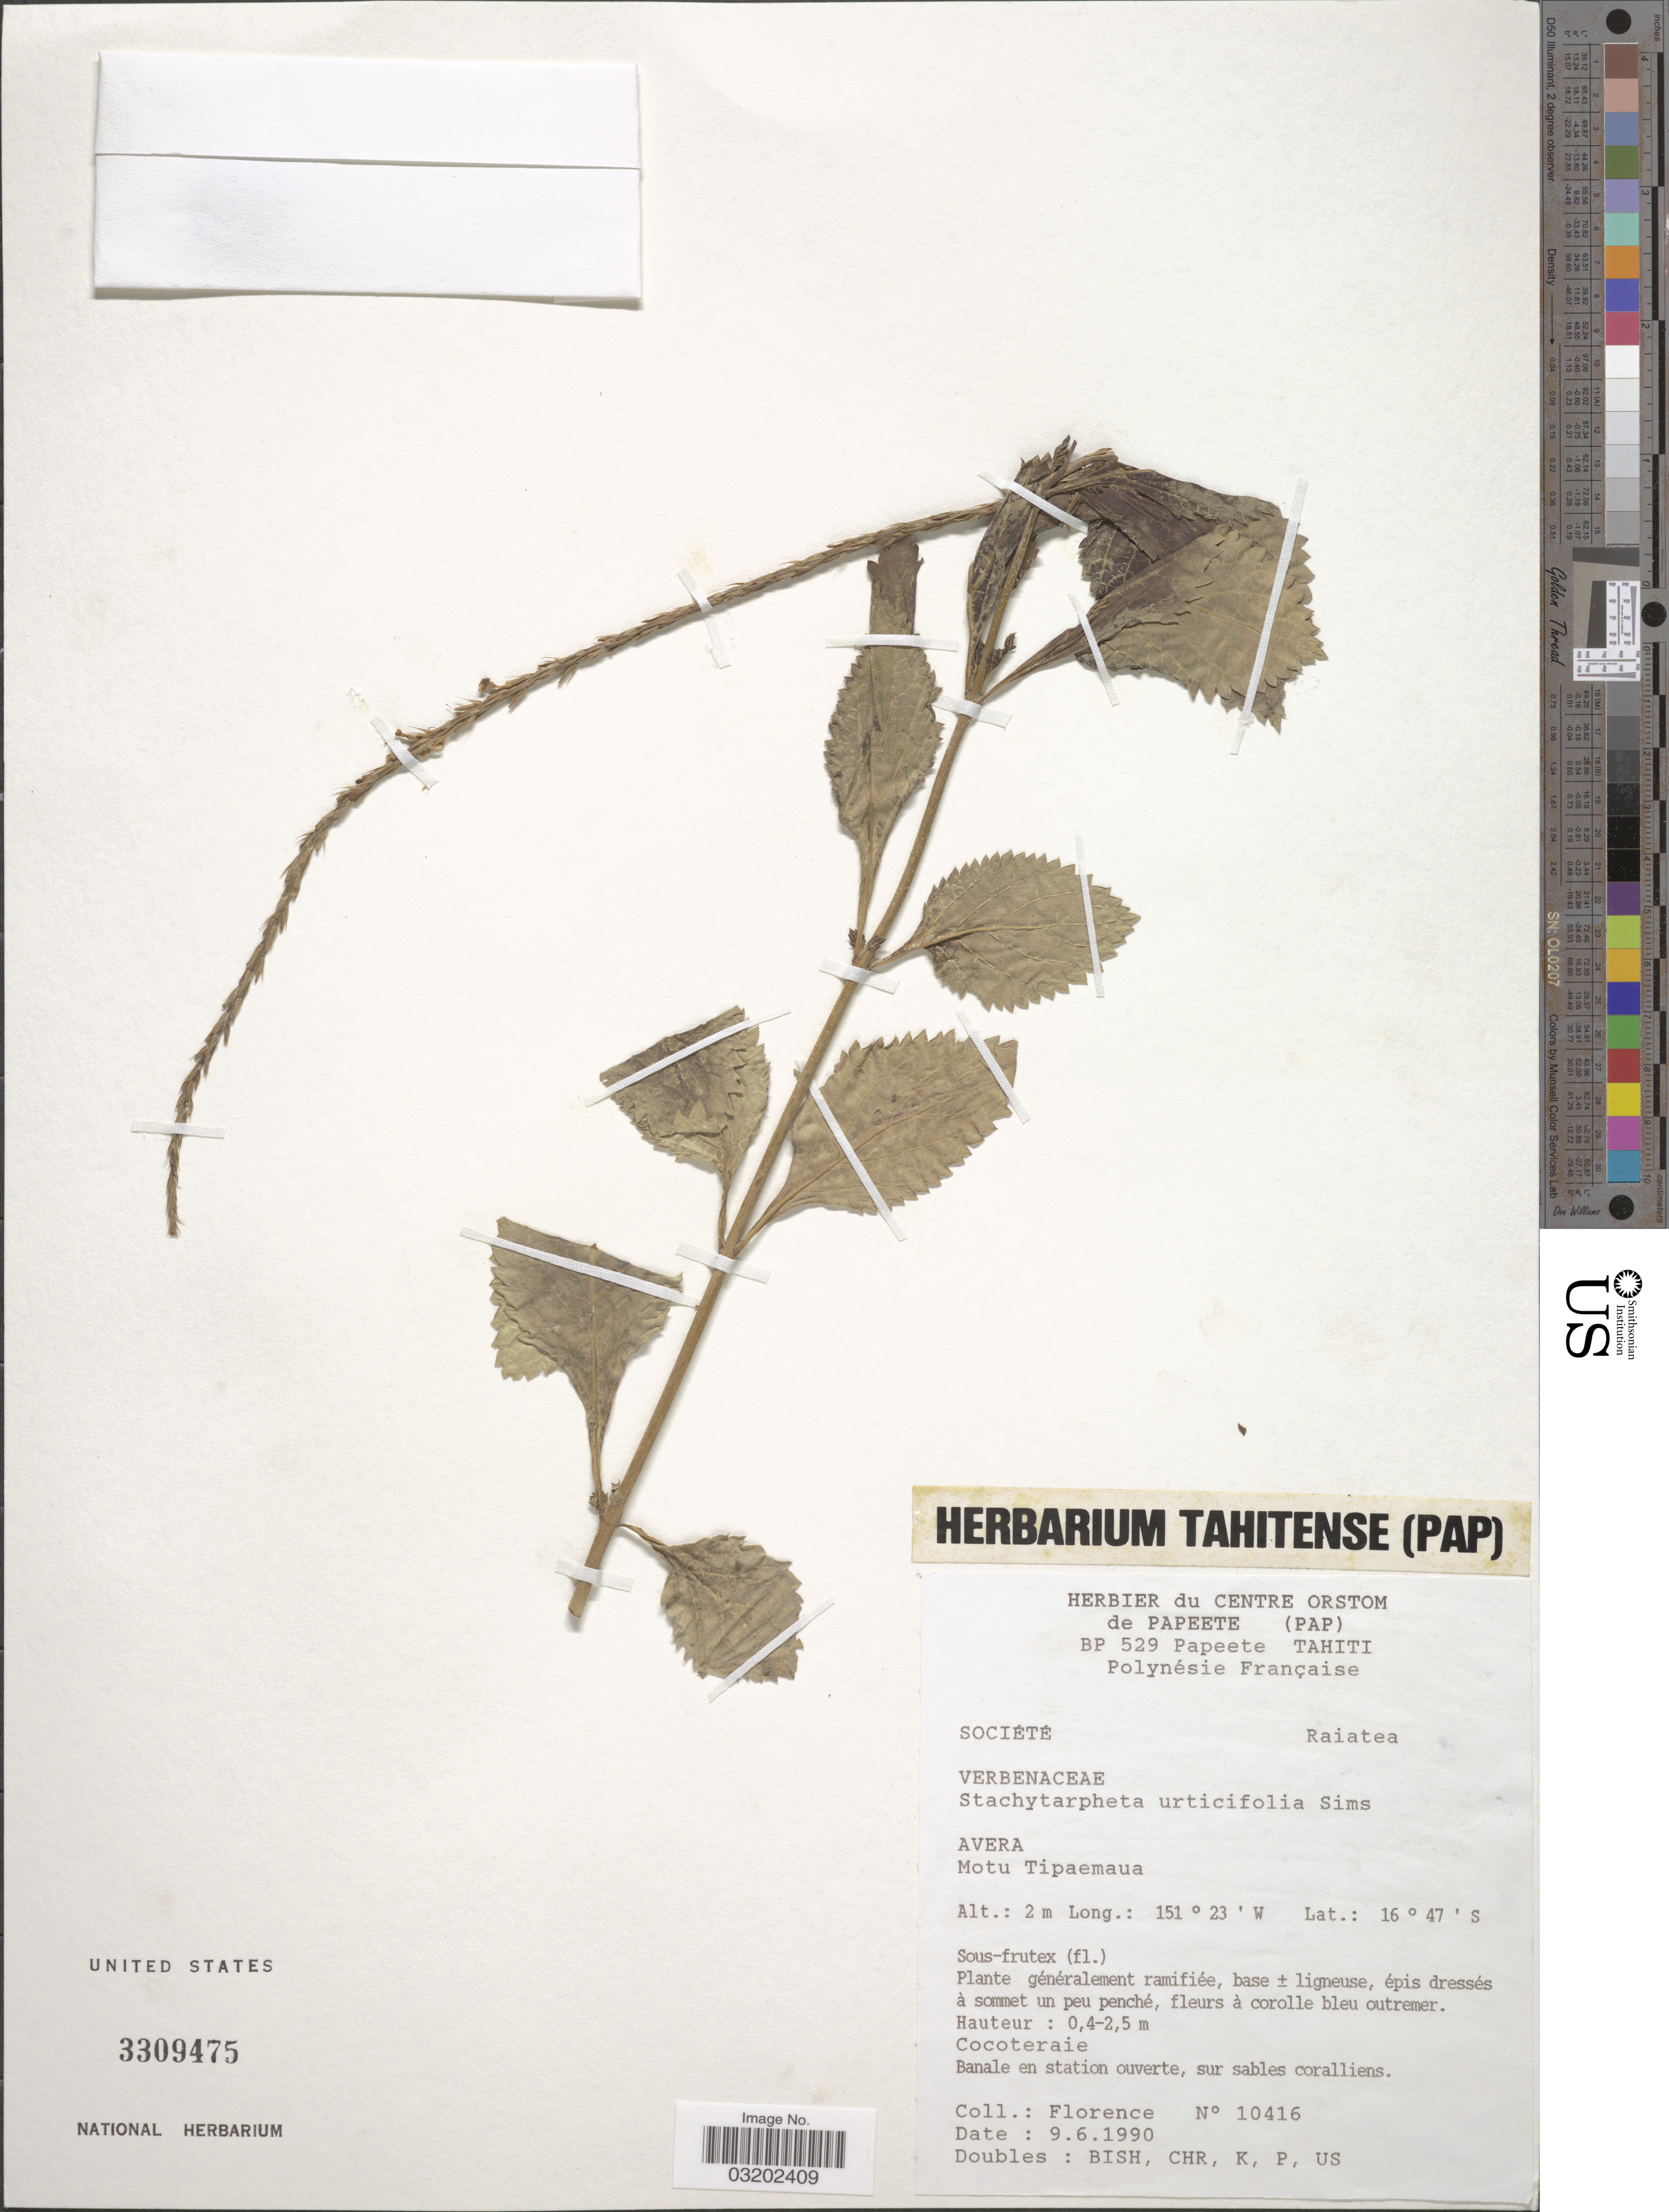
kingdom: Plantae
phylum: Tracheophyta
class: Magnoliopsida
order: Lamiales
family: Verbenaceae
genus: Stachytarpheta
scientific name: Stachytarpheta urticifolia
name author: Sims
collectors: -. Florence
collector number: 10416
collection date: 1990-06-09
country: French Polynesia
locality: Société, Raiatea. Avera, Motu Tipaemaua.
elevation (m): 2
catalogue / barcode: US 3309475